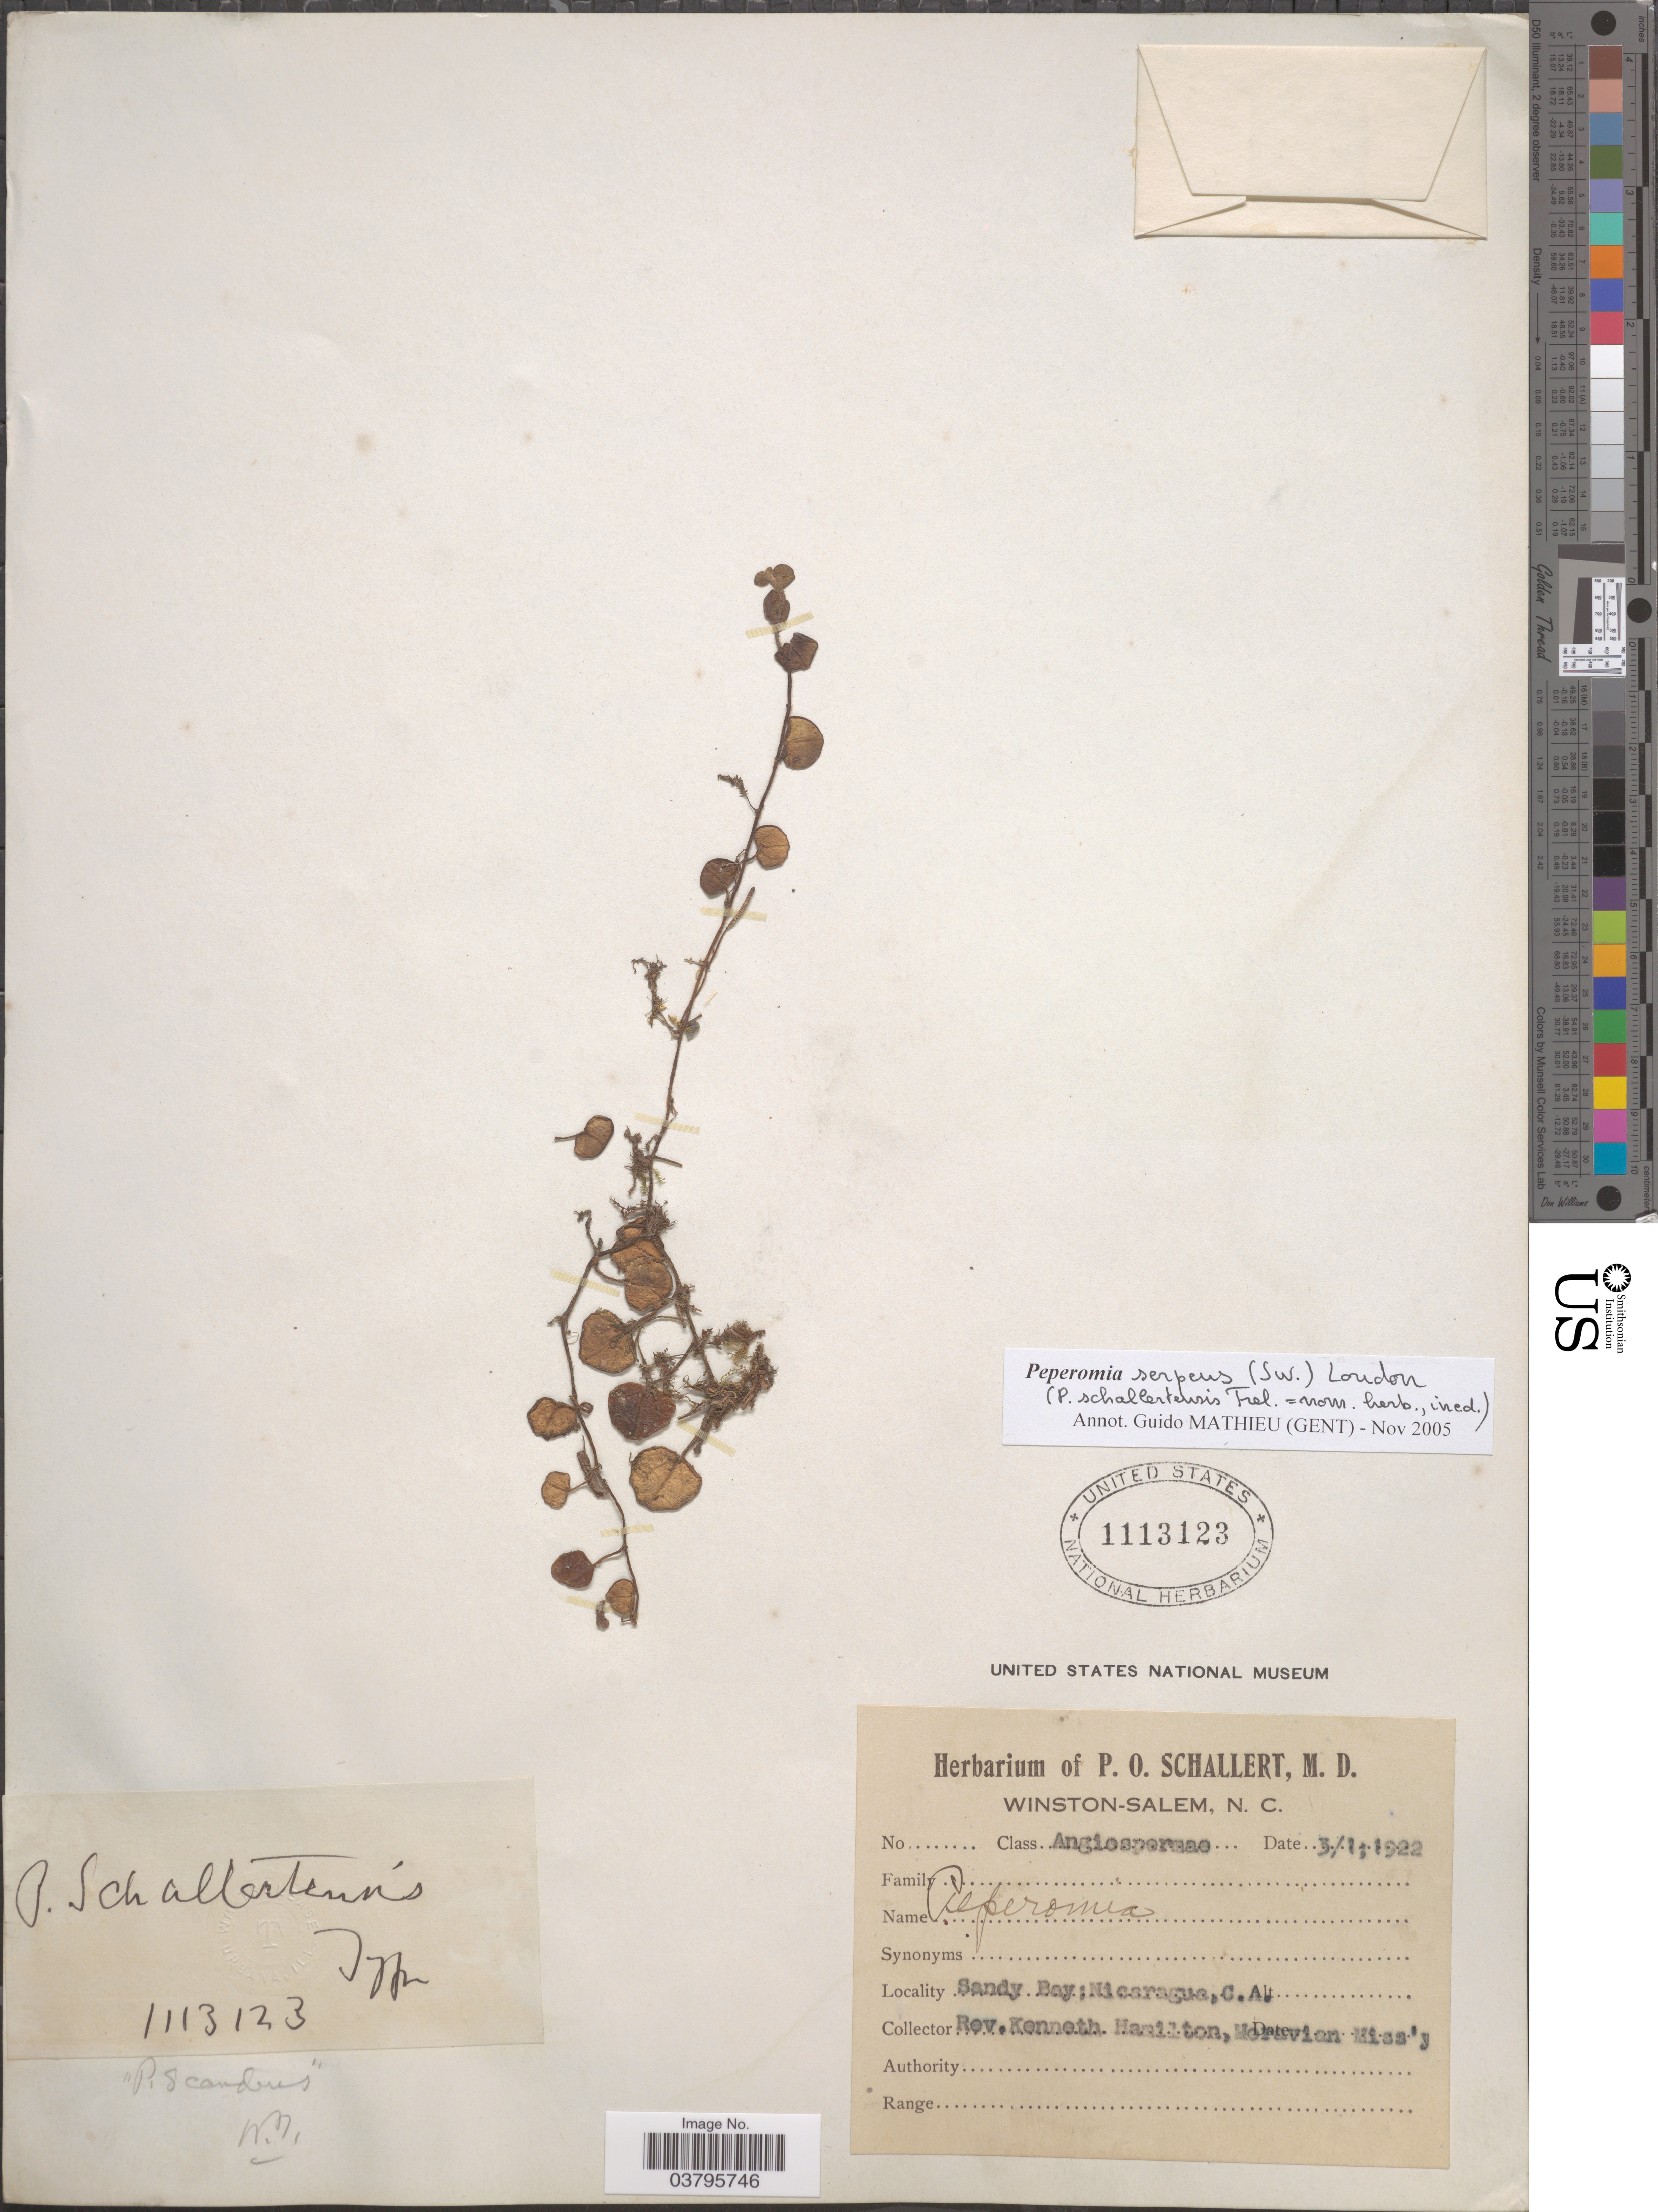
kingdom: Plantae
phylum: Tracheophyta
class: Magnoliopsida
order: Piperales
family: Piperaceae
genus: Peperomia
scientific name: Peperomia serpens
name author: (Sw.) Loudon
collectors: K. Hamilton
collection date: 1922-01-03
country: Nicaragua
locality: Sandy Bay.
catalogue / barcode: US 1113123